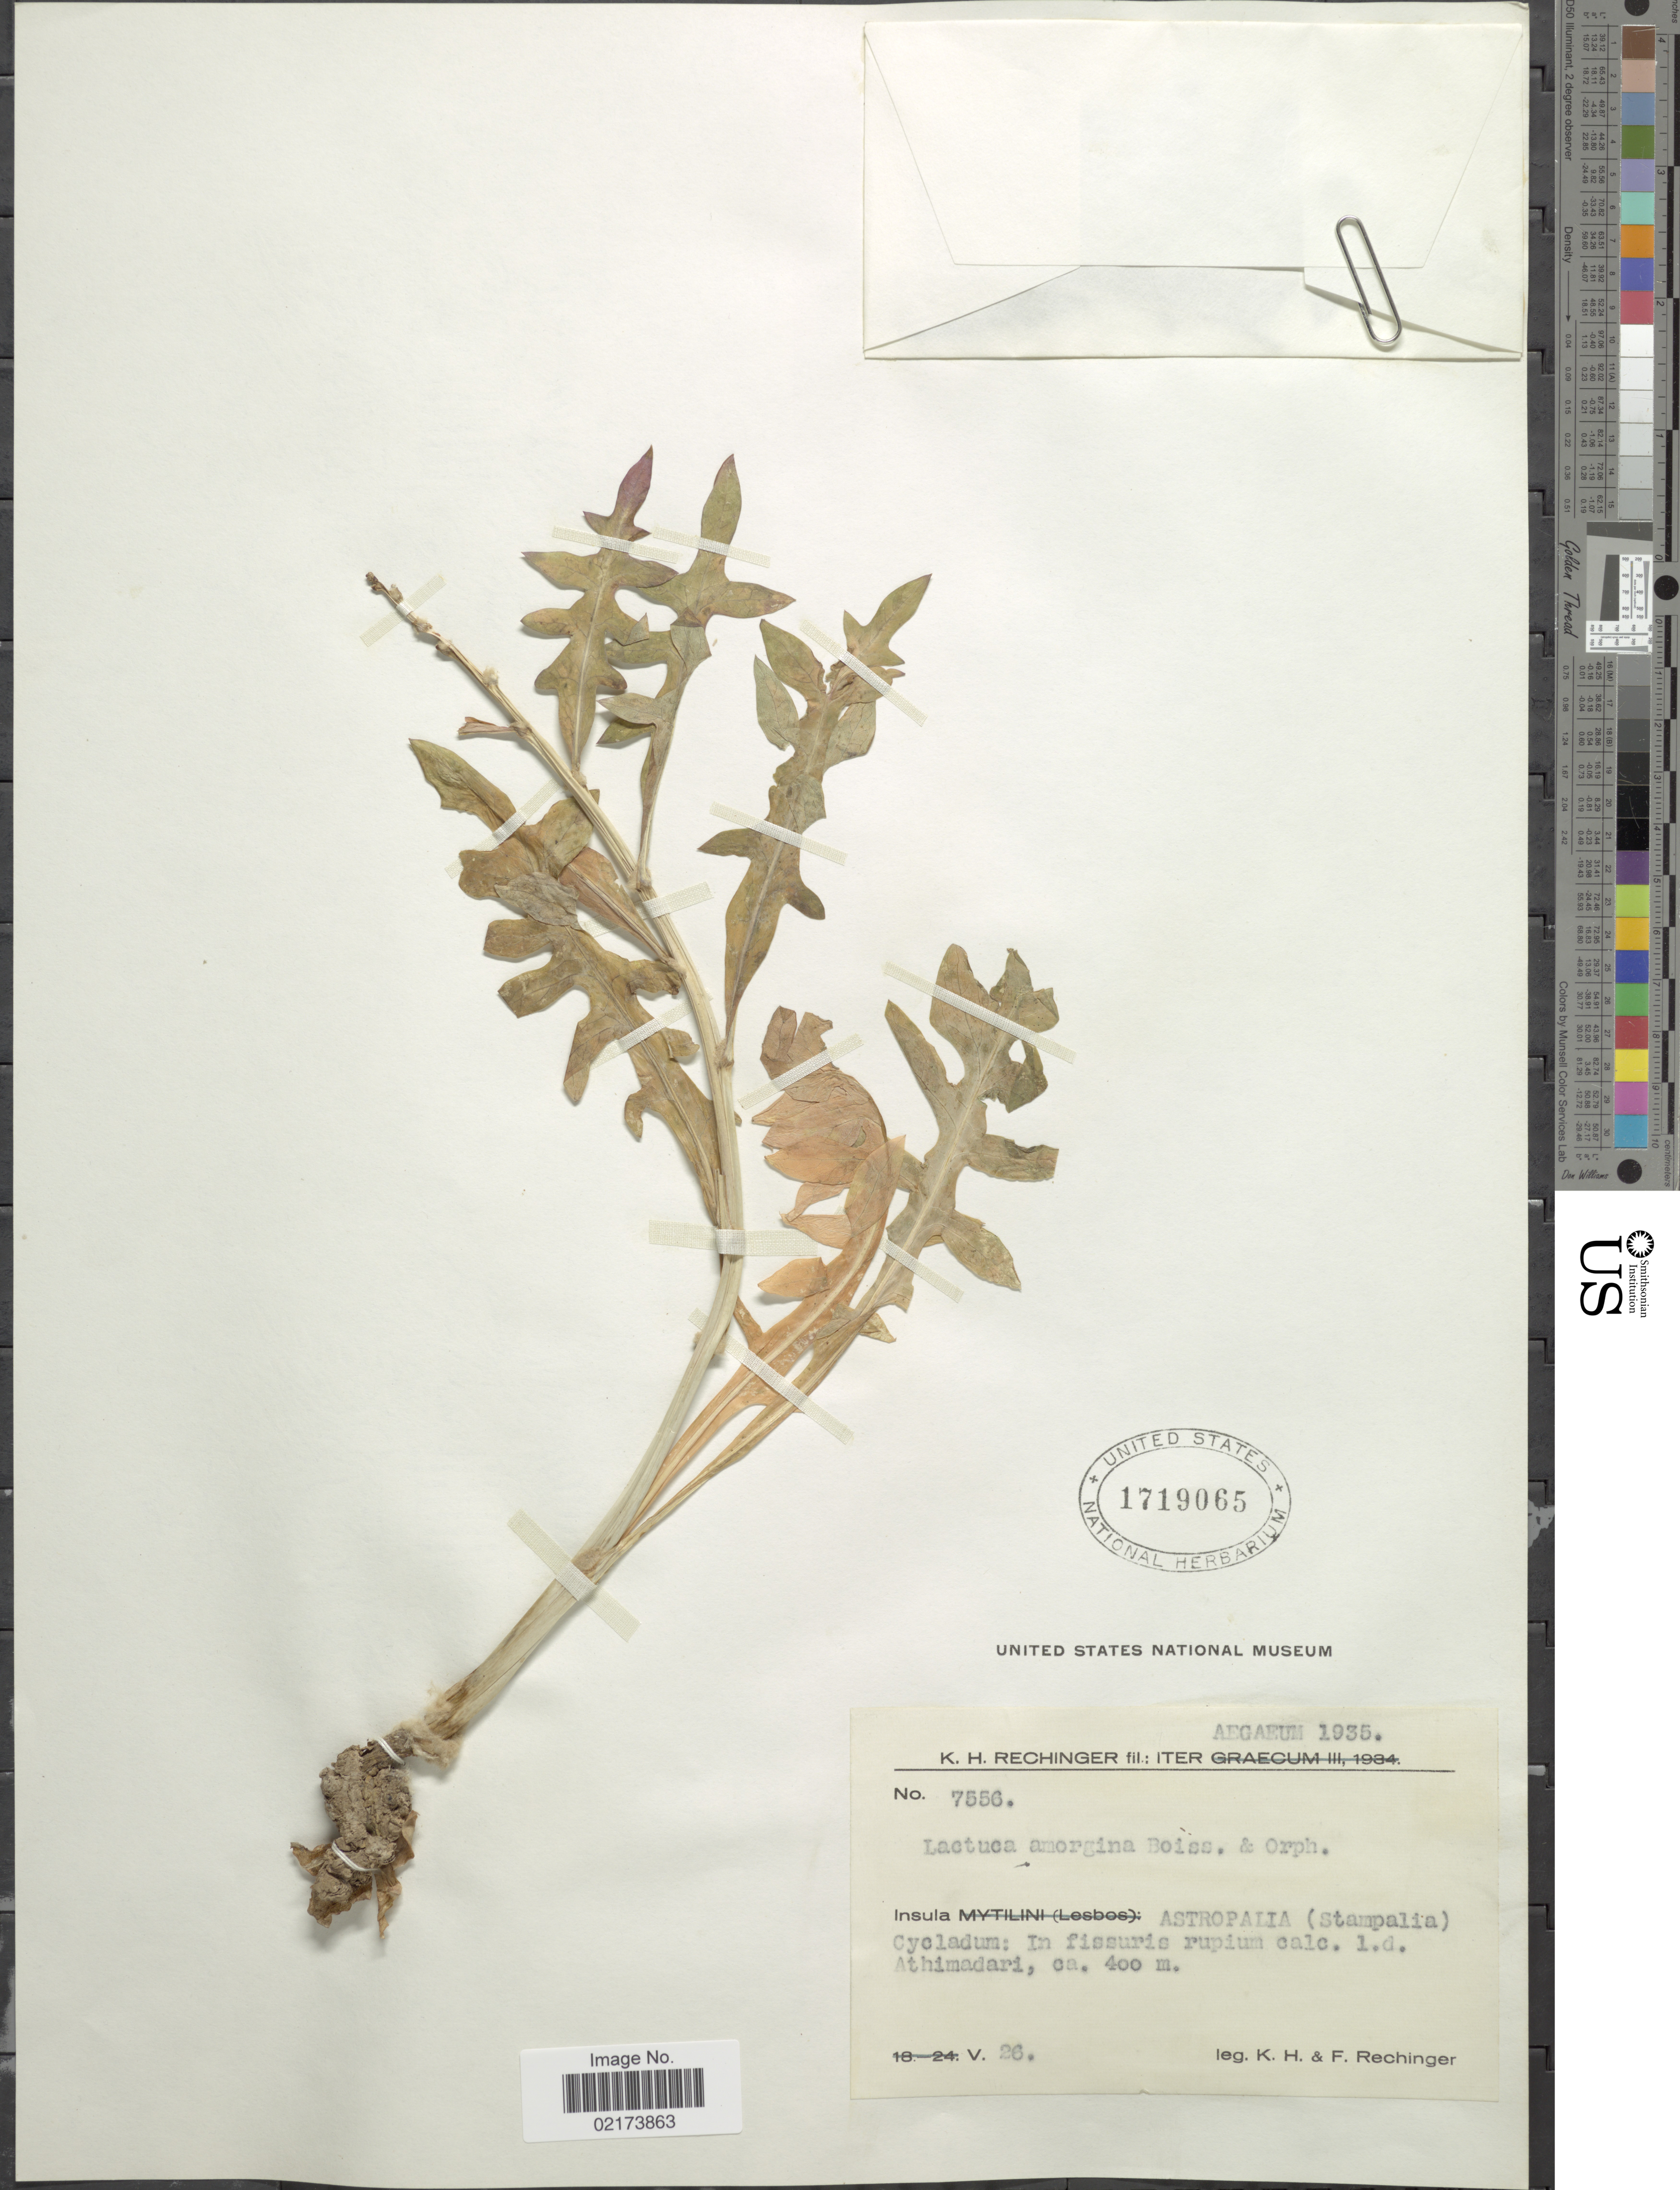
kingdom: Plantae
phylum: Tracheophyta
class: Magnoliopsida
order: Asterales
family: Asteraceae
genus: Lactuca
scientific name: Lactuca acanthifolia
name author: (Willd.) Boiss. ex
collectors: K. H. Rechinger & F. Rechinger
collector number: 7556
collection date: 1935-05-26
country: Greece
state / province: South Aegean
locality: Aegaeum, Insula Astropalia (Stampalia) Cycladum, l. d. Athimadari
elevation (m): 400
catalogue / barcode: US 1719065